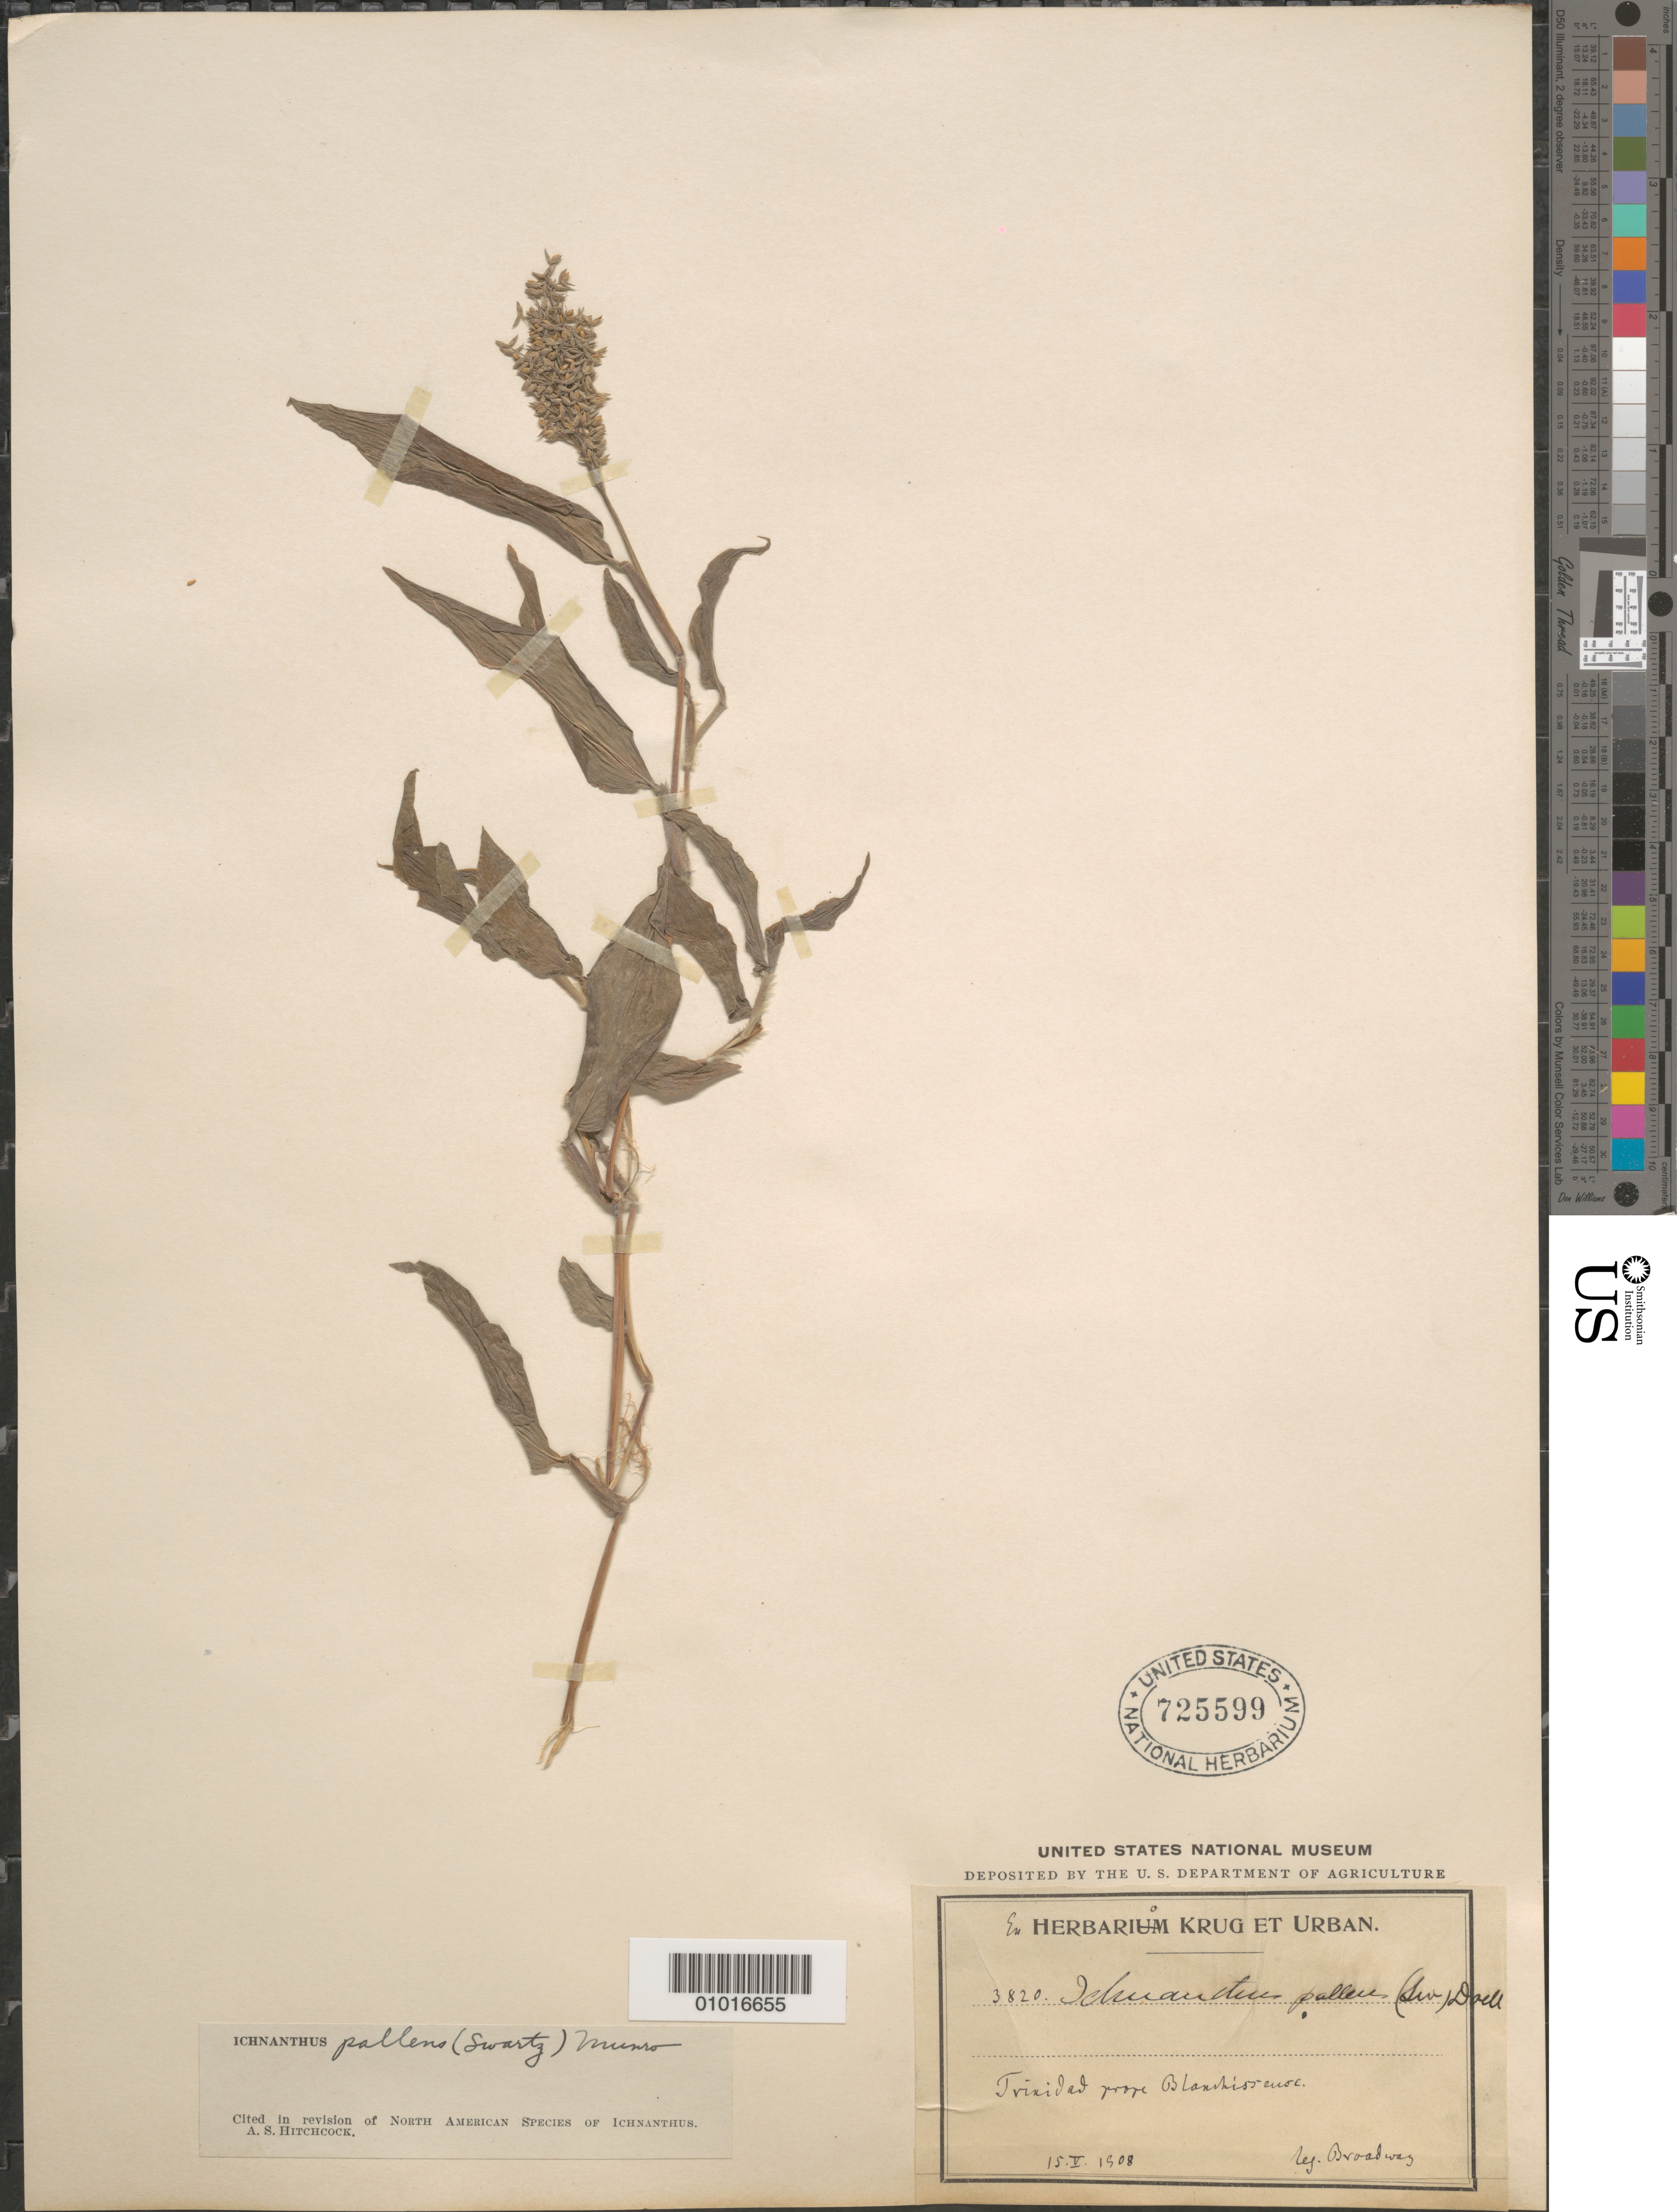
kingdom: Plantae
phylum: Tracheophyta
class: Liliopsida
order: Poales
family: Poaceae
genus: Ichnanthus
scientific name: Ichnanthus pallens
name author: (Sw.) Munro ex Benth.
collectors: W. E. Broadway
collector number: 3820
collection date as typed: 15 May 1908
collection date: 1908-05-15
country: Trinidad and Tobago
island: Trinidad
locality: Blanchisseuse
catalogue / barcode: US 725599